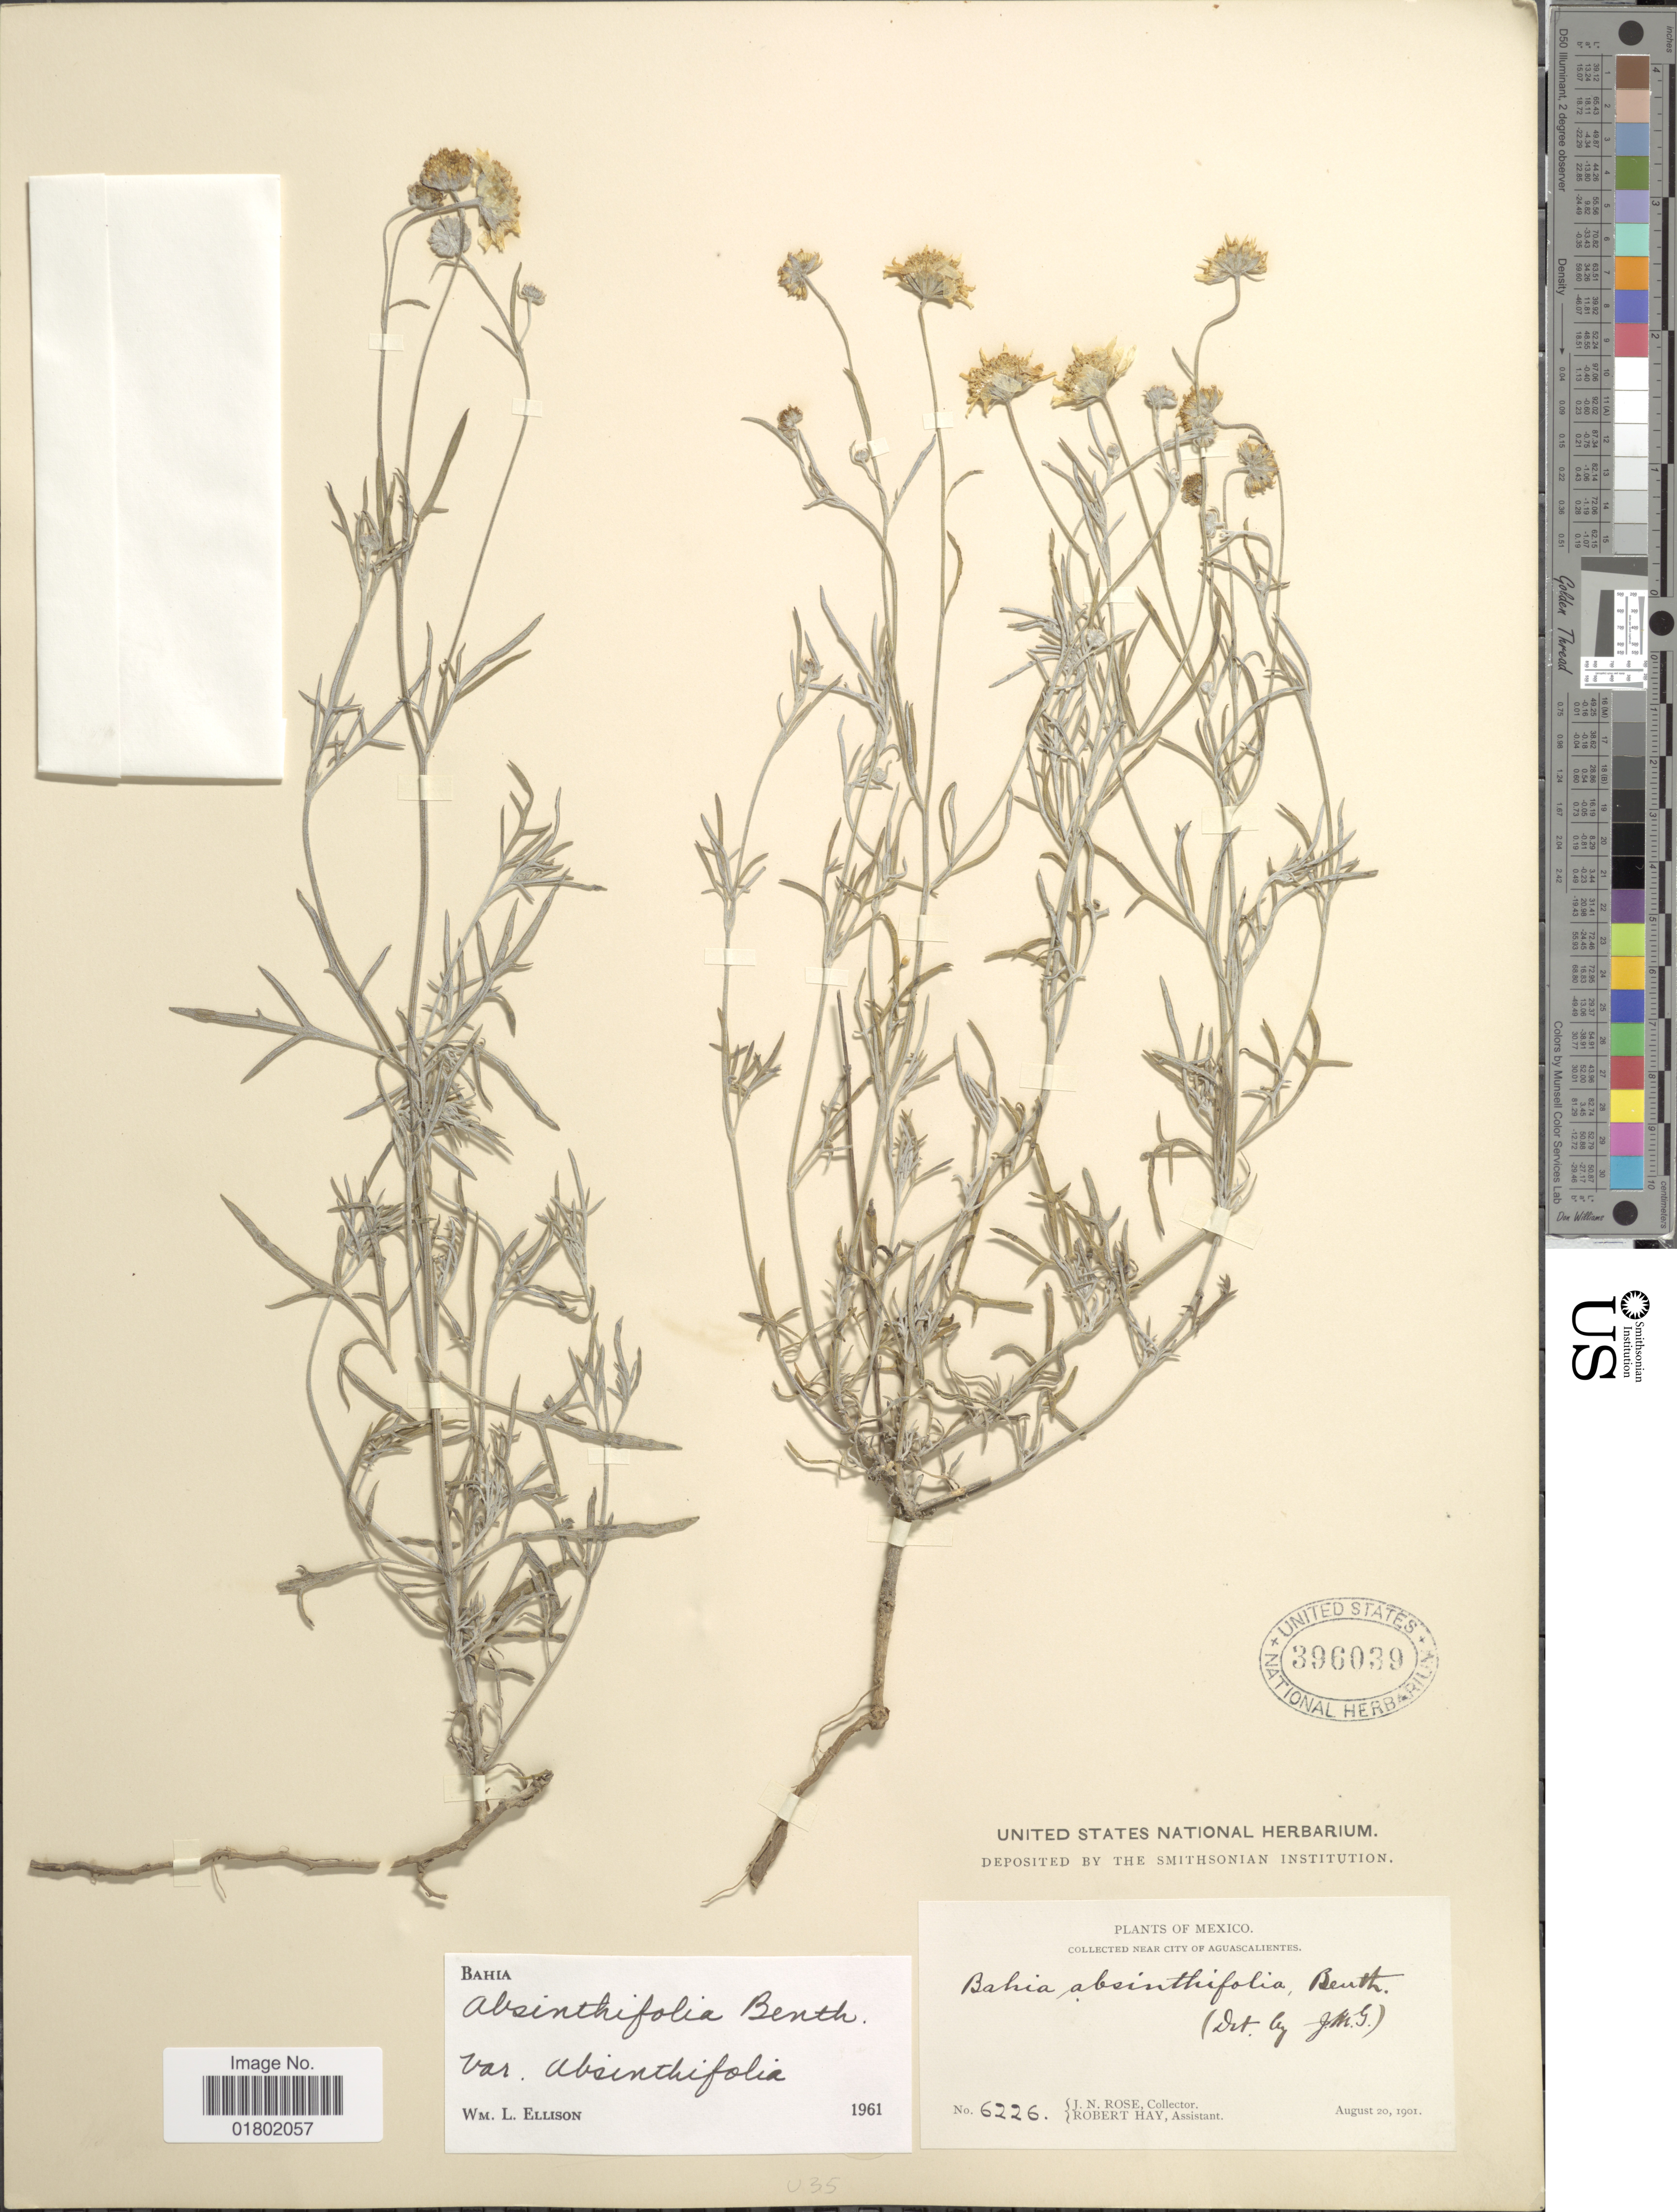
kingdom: Plantae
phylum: Tracheophyta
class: Magnoliopsida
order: Asterales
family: Asteraceae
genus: Bahia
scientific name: Bahia absinthifolia var. dealbata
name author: A. Gray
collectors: J. N. Rose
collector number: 6226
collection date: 1901-08-20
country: Mexico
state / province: Aguascalientes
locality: Near City of Aguascalientes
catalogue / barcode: US 396039